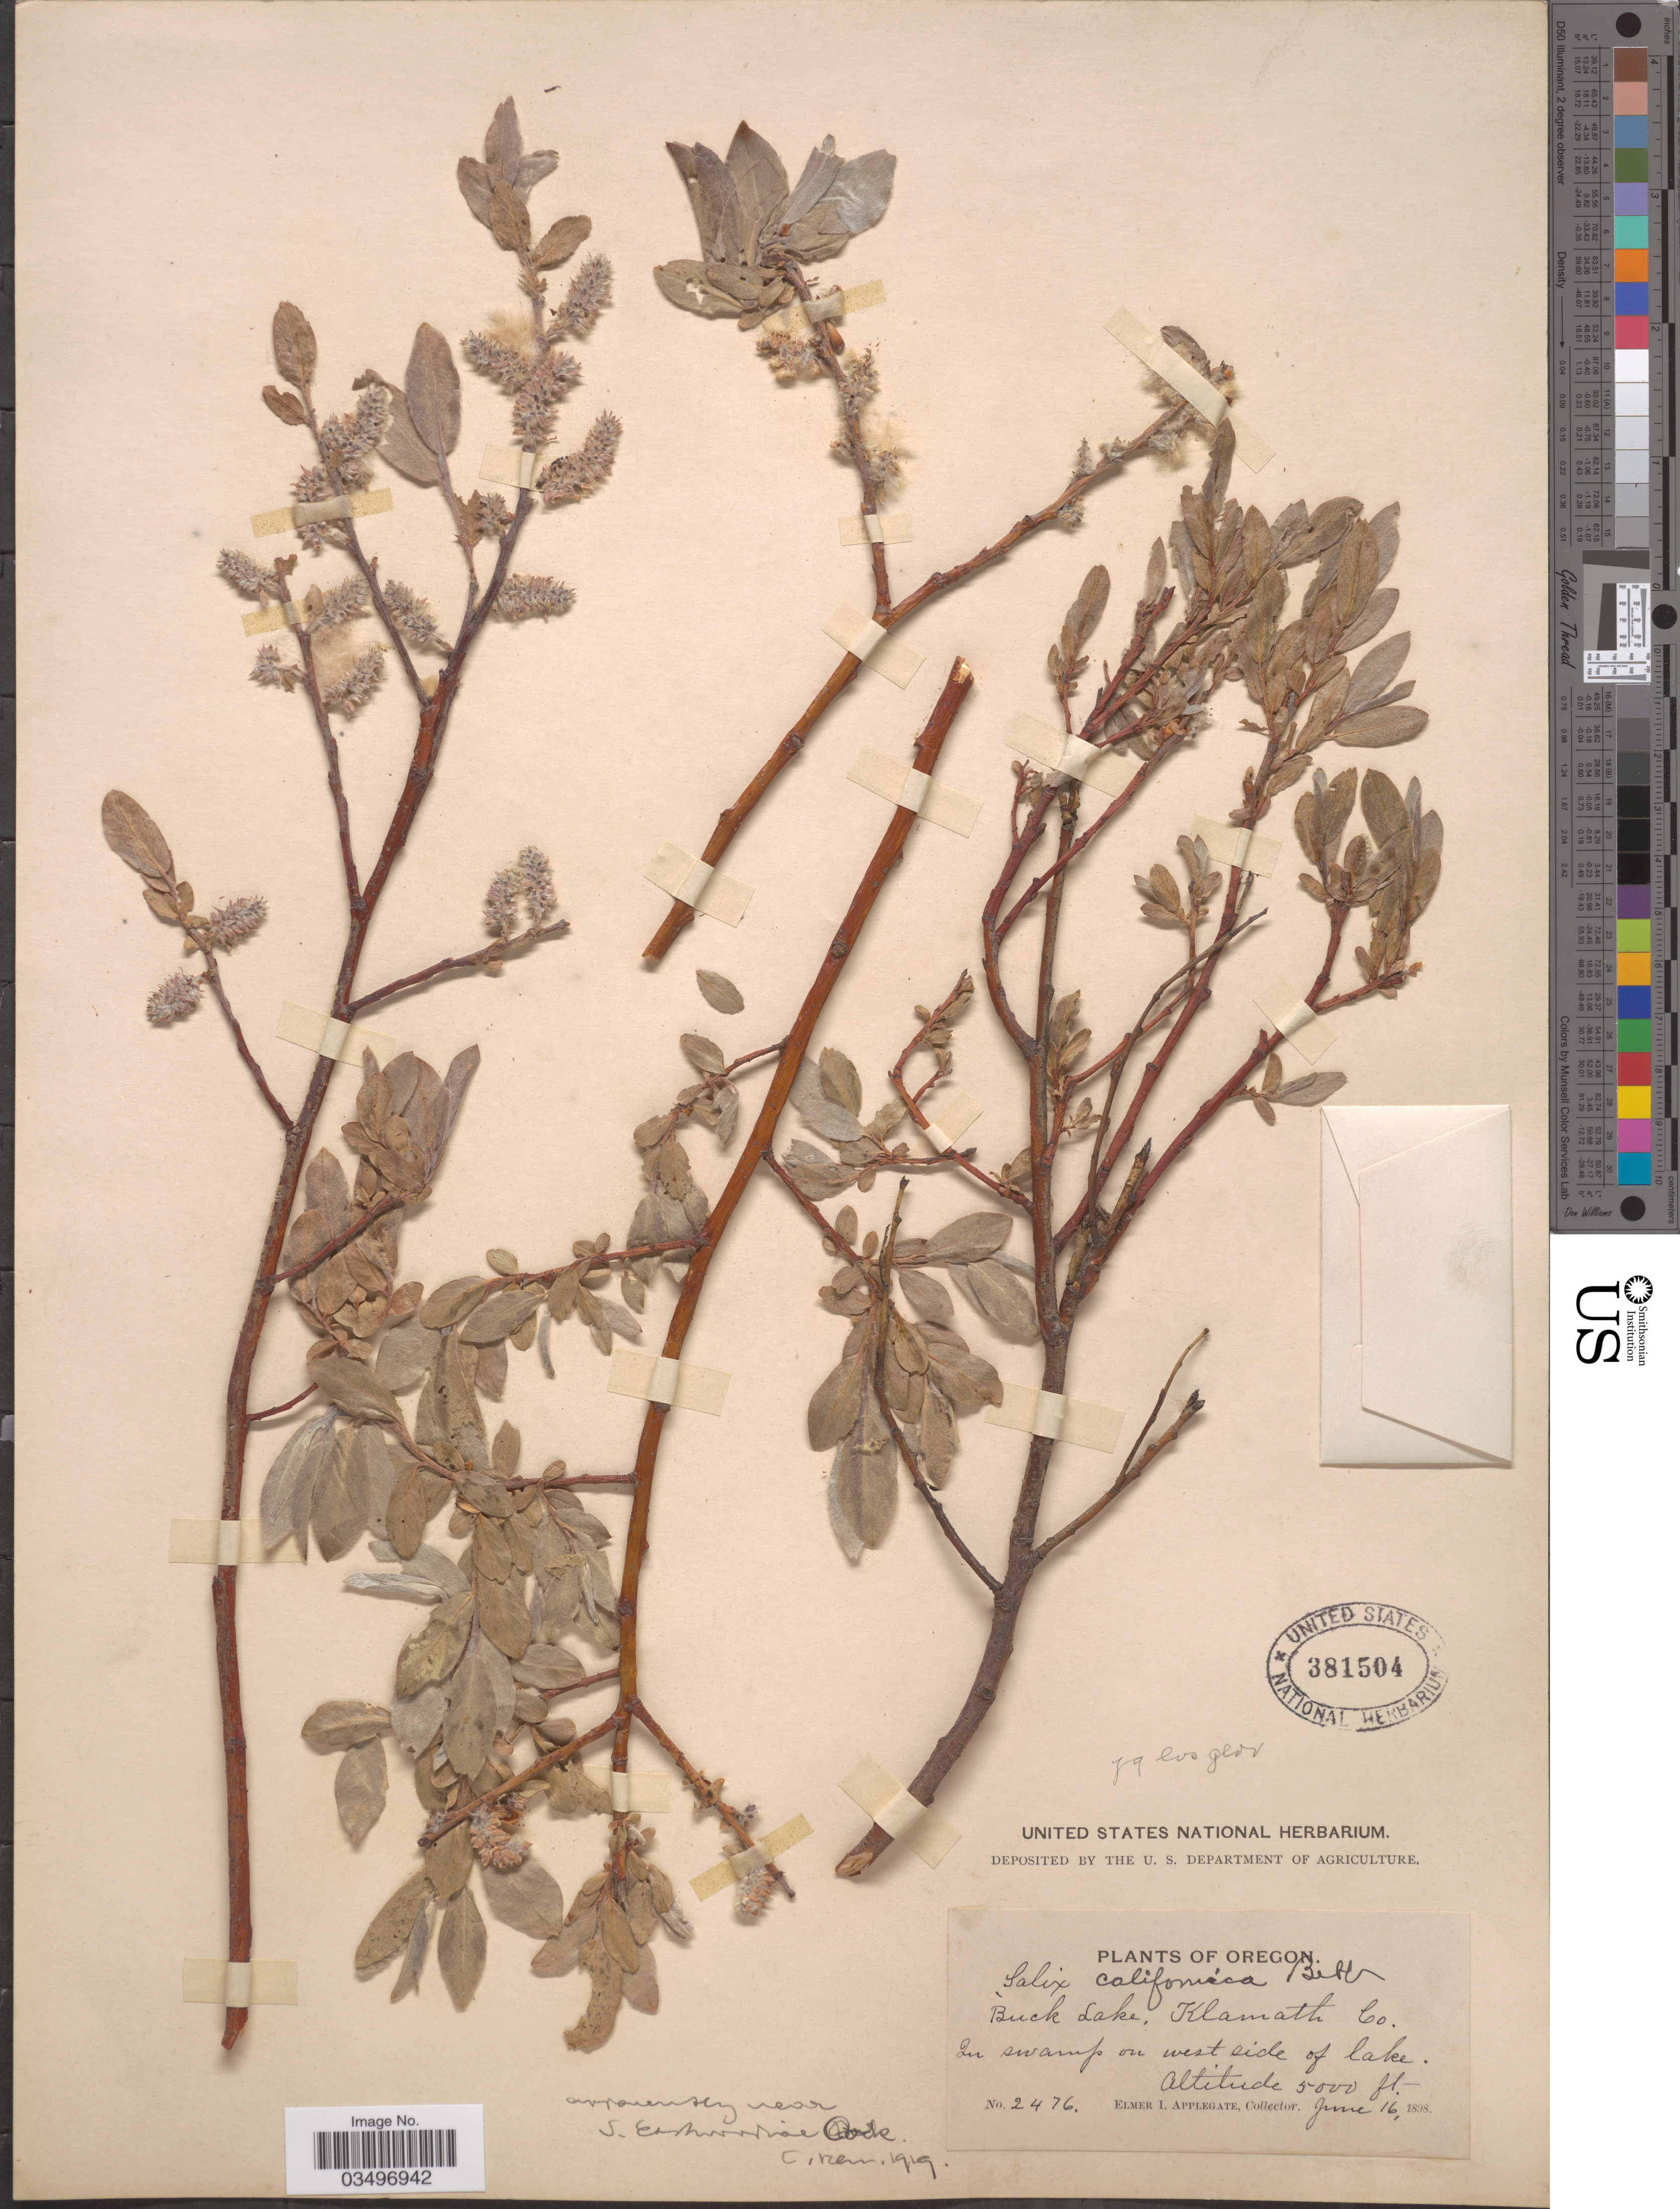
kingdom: Plantae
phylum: Tracheophyta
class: Magnoliopsida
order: Malpighiales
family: Salicaceae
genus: Salix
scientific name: Salix eastwoodiae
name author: Cockerell ex A. Heller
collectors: E. I. Applegate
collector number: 2476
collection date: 1898-06-16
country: United States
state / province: Oregon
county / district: Klamath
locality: Buck Lake, Klamath Co. In swamp on west side of lake.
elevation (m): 1524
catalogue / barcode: US 381504